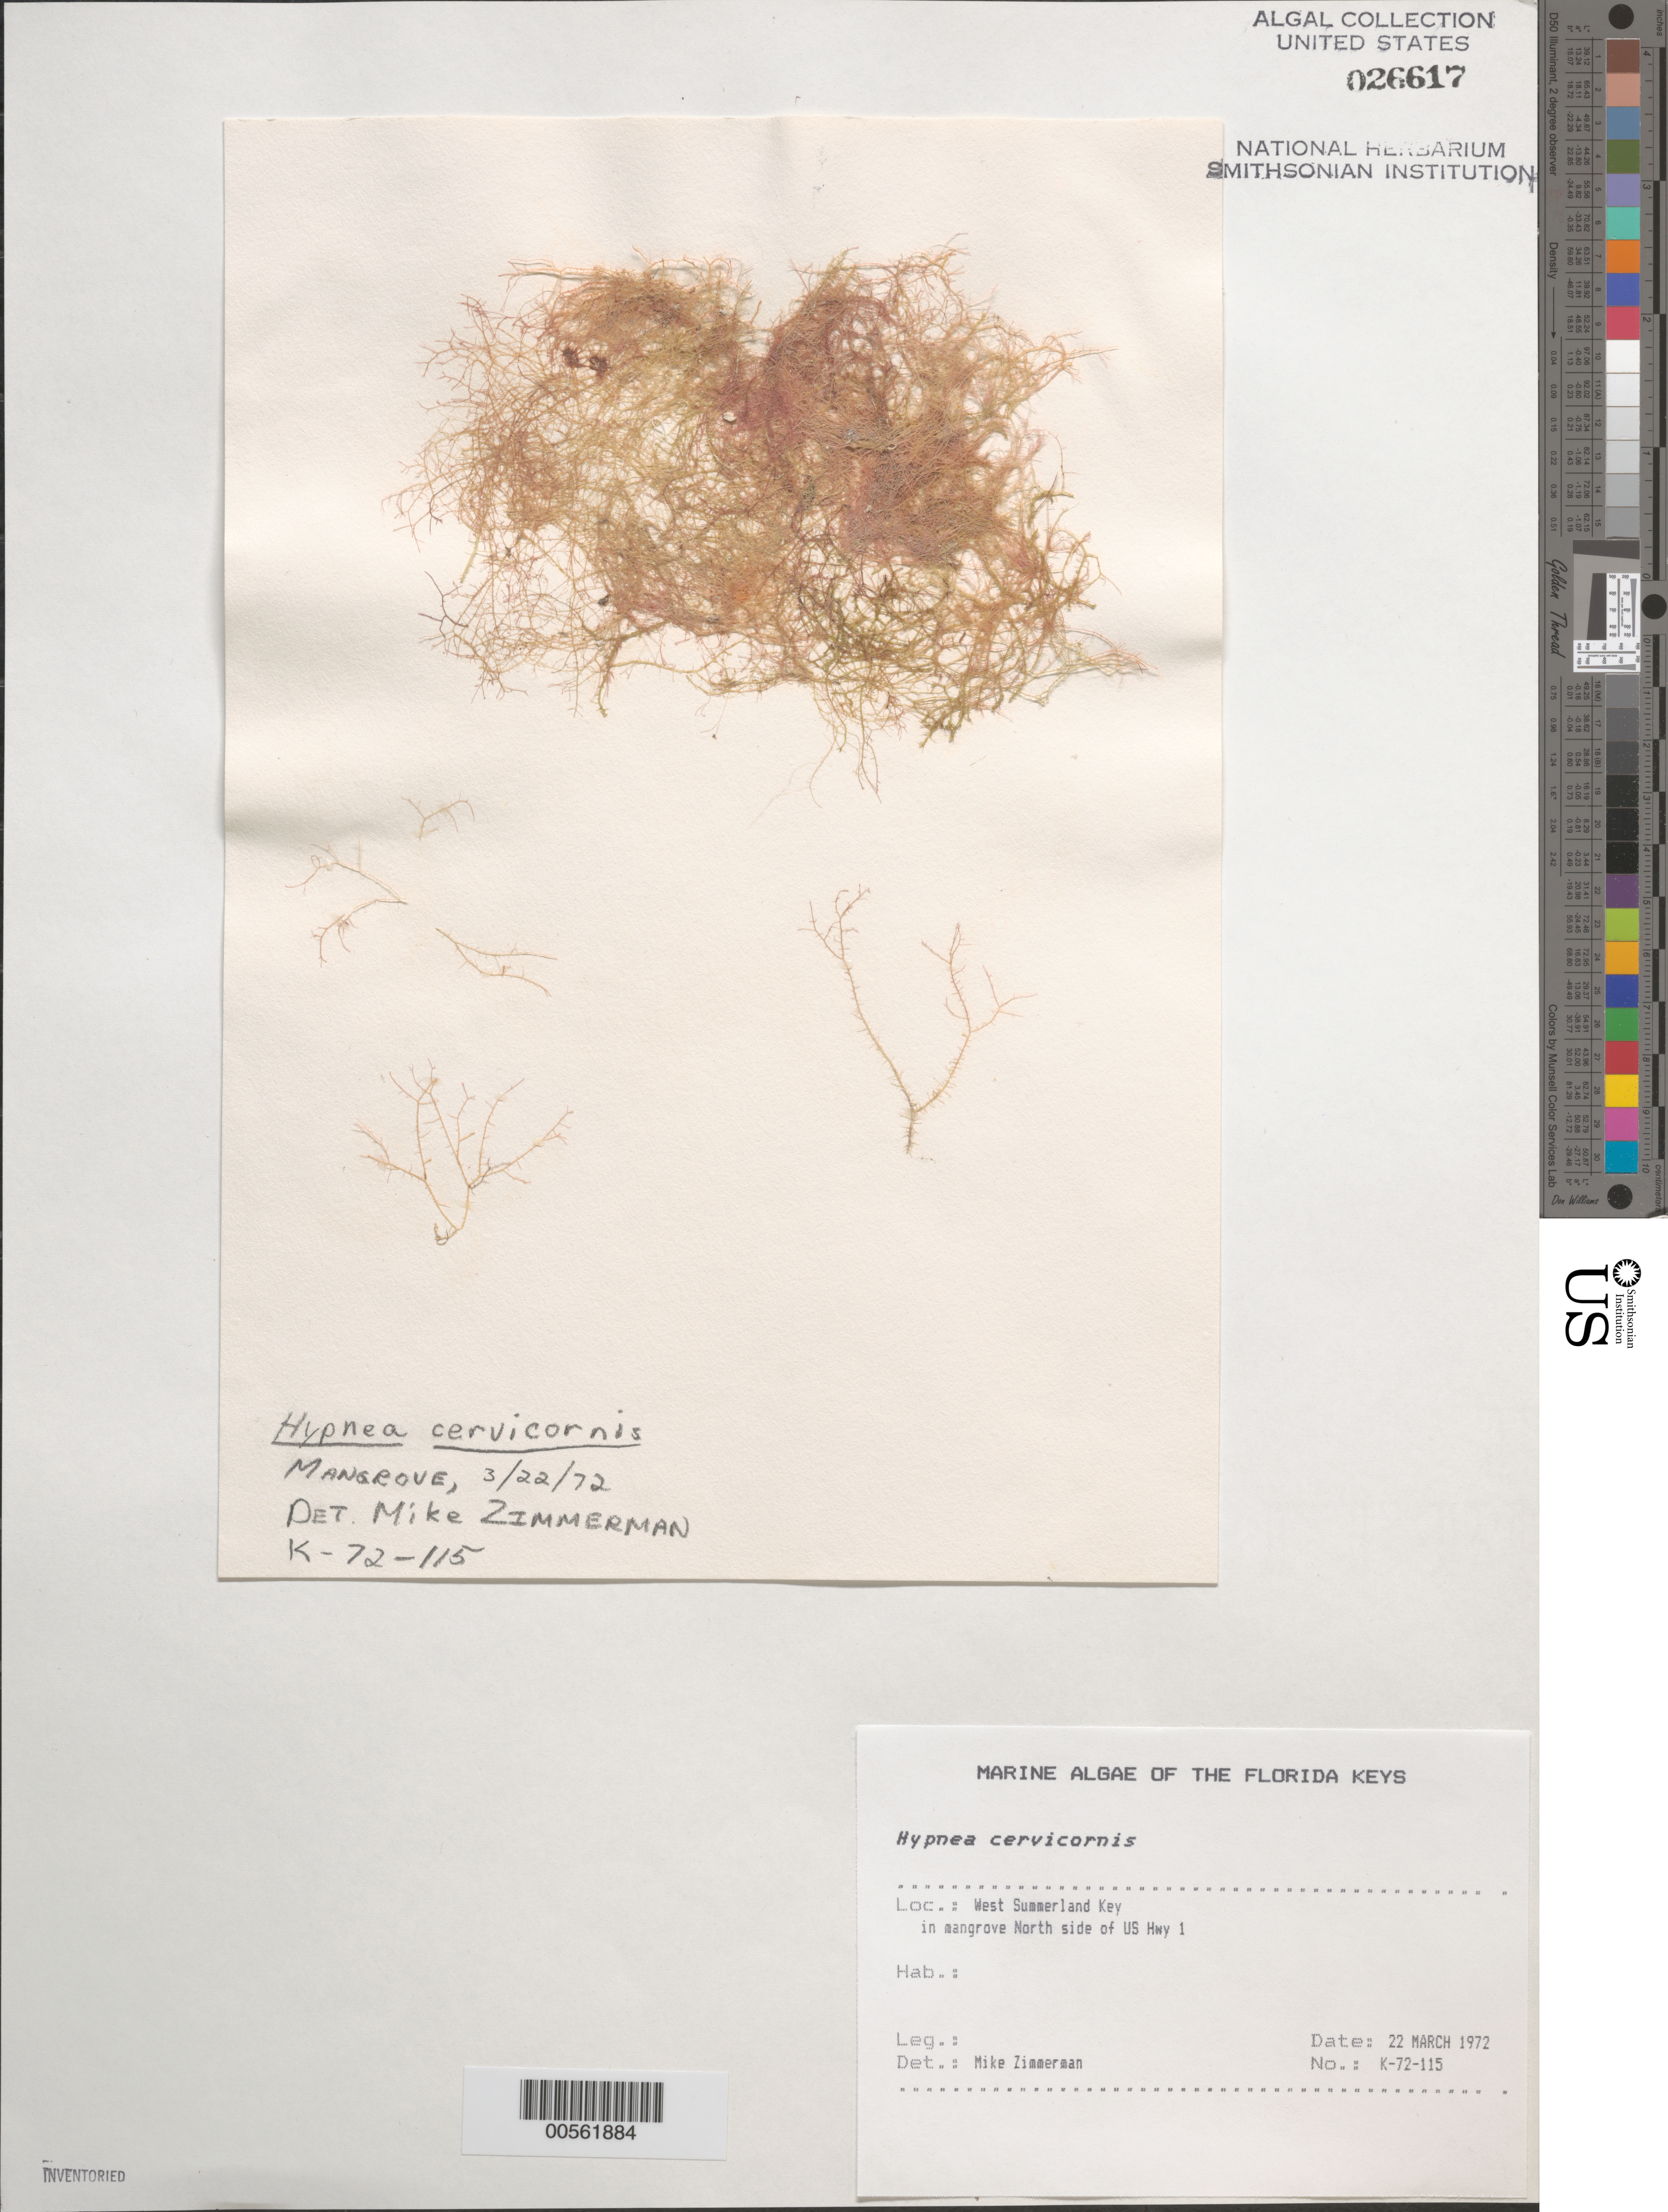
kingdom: Plantae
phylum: Rhodophyta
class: Florideophyceae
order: Gigartinales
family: Cystocloniaceae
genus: Hypnea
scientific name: Hypnea cervicornis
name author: J. Agardh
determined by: Zimmerman, M.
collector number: K-72-115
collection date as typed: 22 Mar 1972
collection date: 1972-03-22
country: United States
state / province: Florida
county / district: Monroe County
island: West Summerland Key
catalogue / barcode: US 26617